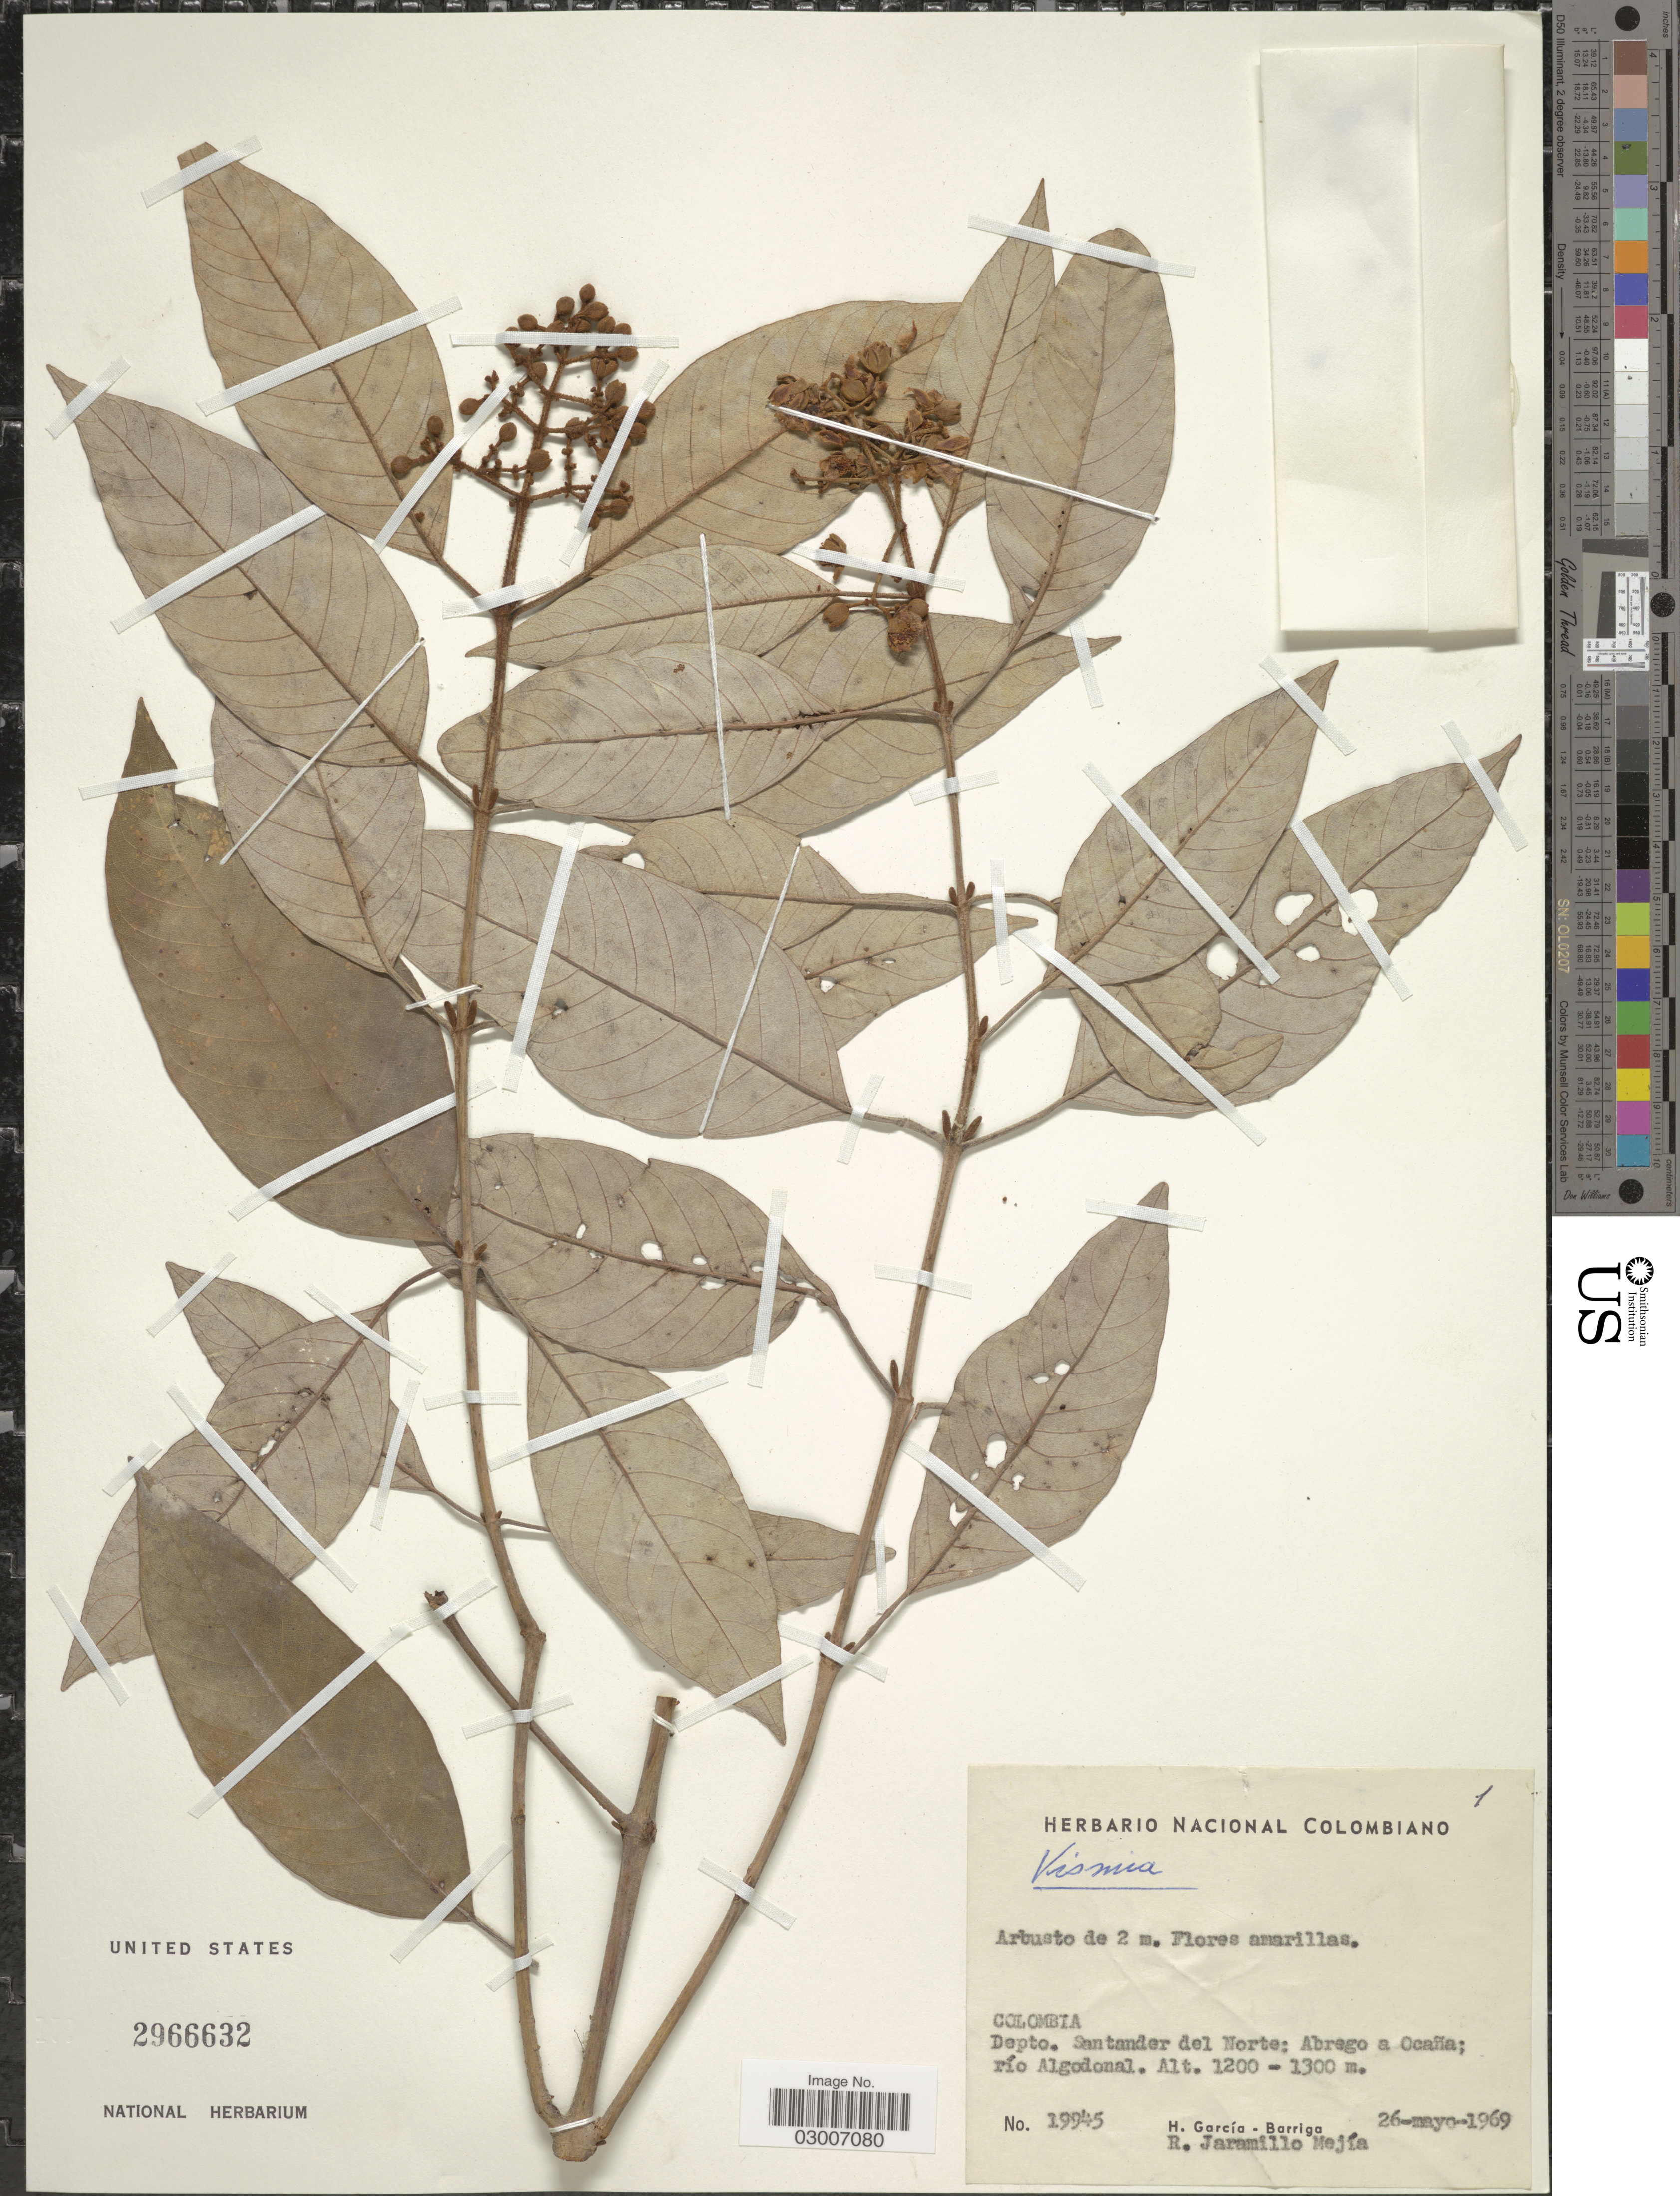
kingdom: Plantae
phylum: Tracheophyta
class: Magnoliopsida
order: Malpighiales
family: Hypericaceae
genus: Vismia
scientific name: Vismia sp.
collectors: H. García Barriga & R. Jaramillo M.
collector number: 19945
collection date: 1969-05-26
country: Colombia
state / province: Norte de Santander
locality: Depto. Santander del Norte; Abrago a Ocaña; río Algodonal.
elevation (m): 1200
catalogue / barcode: US 2966632